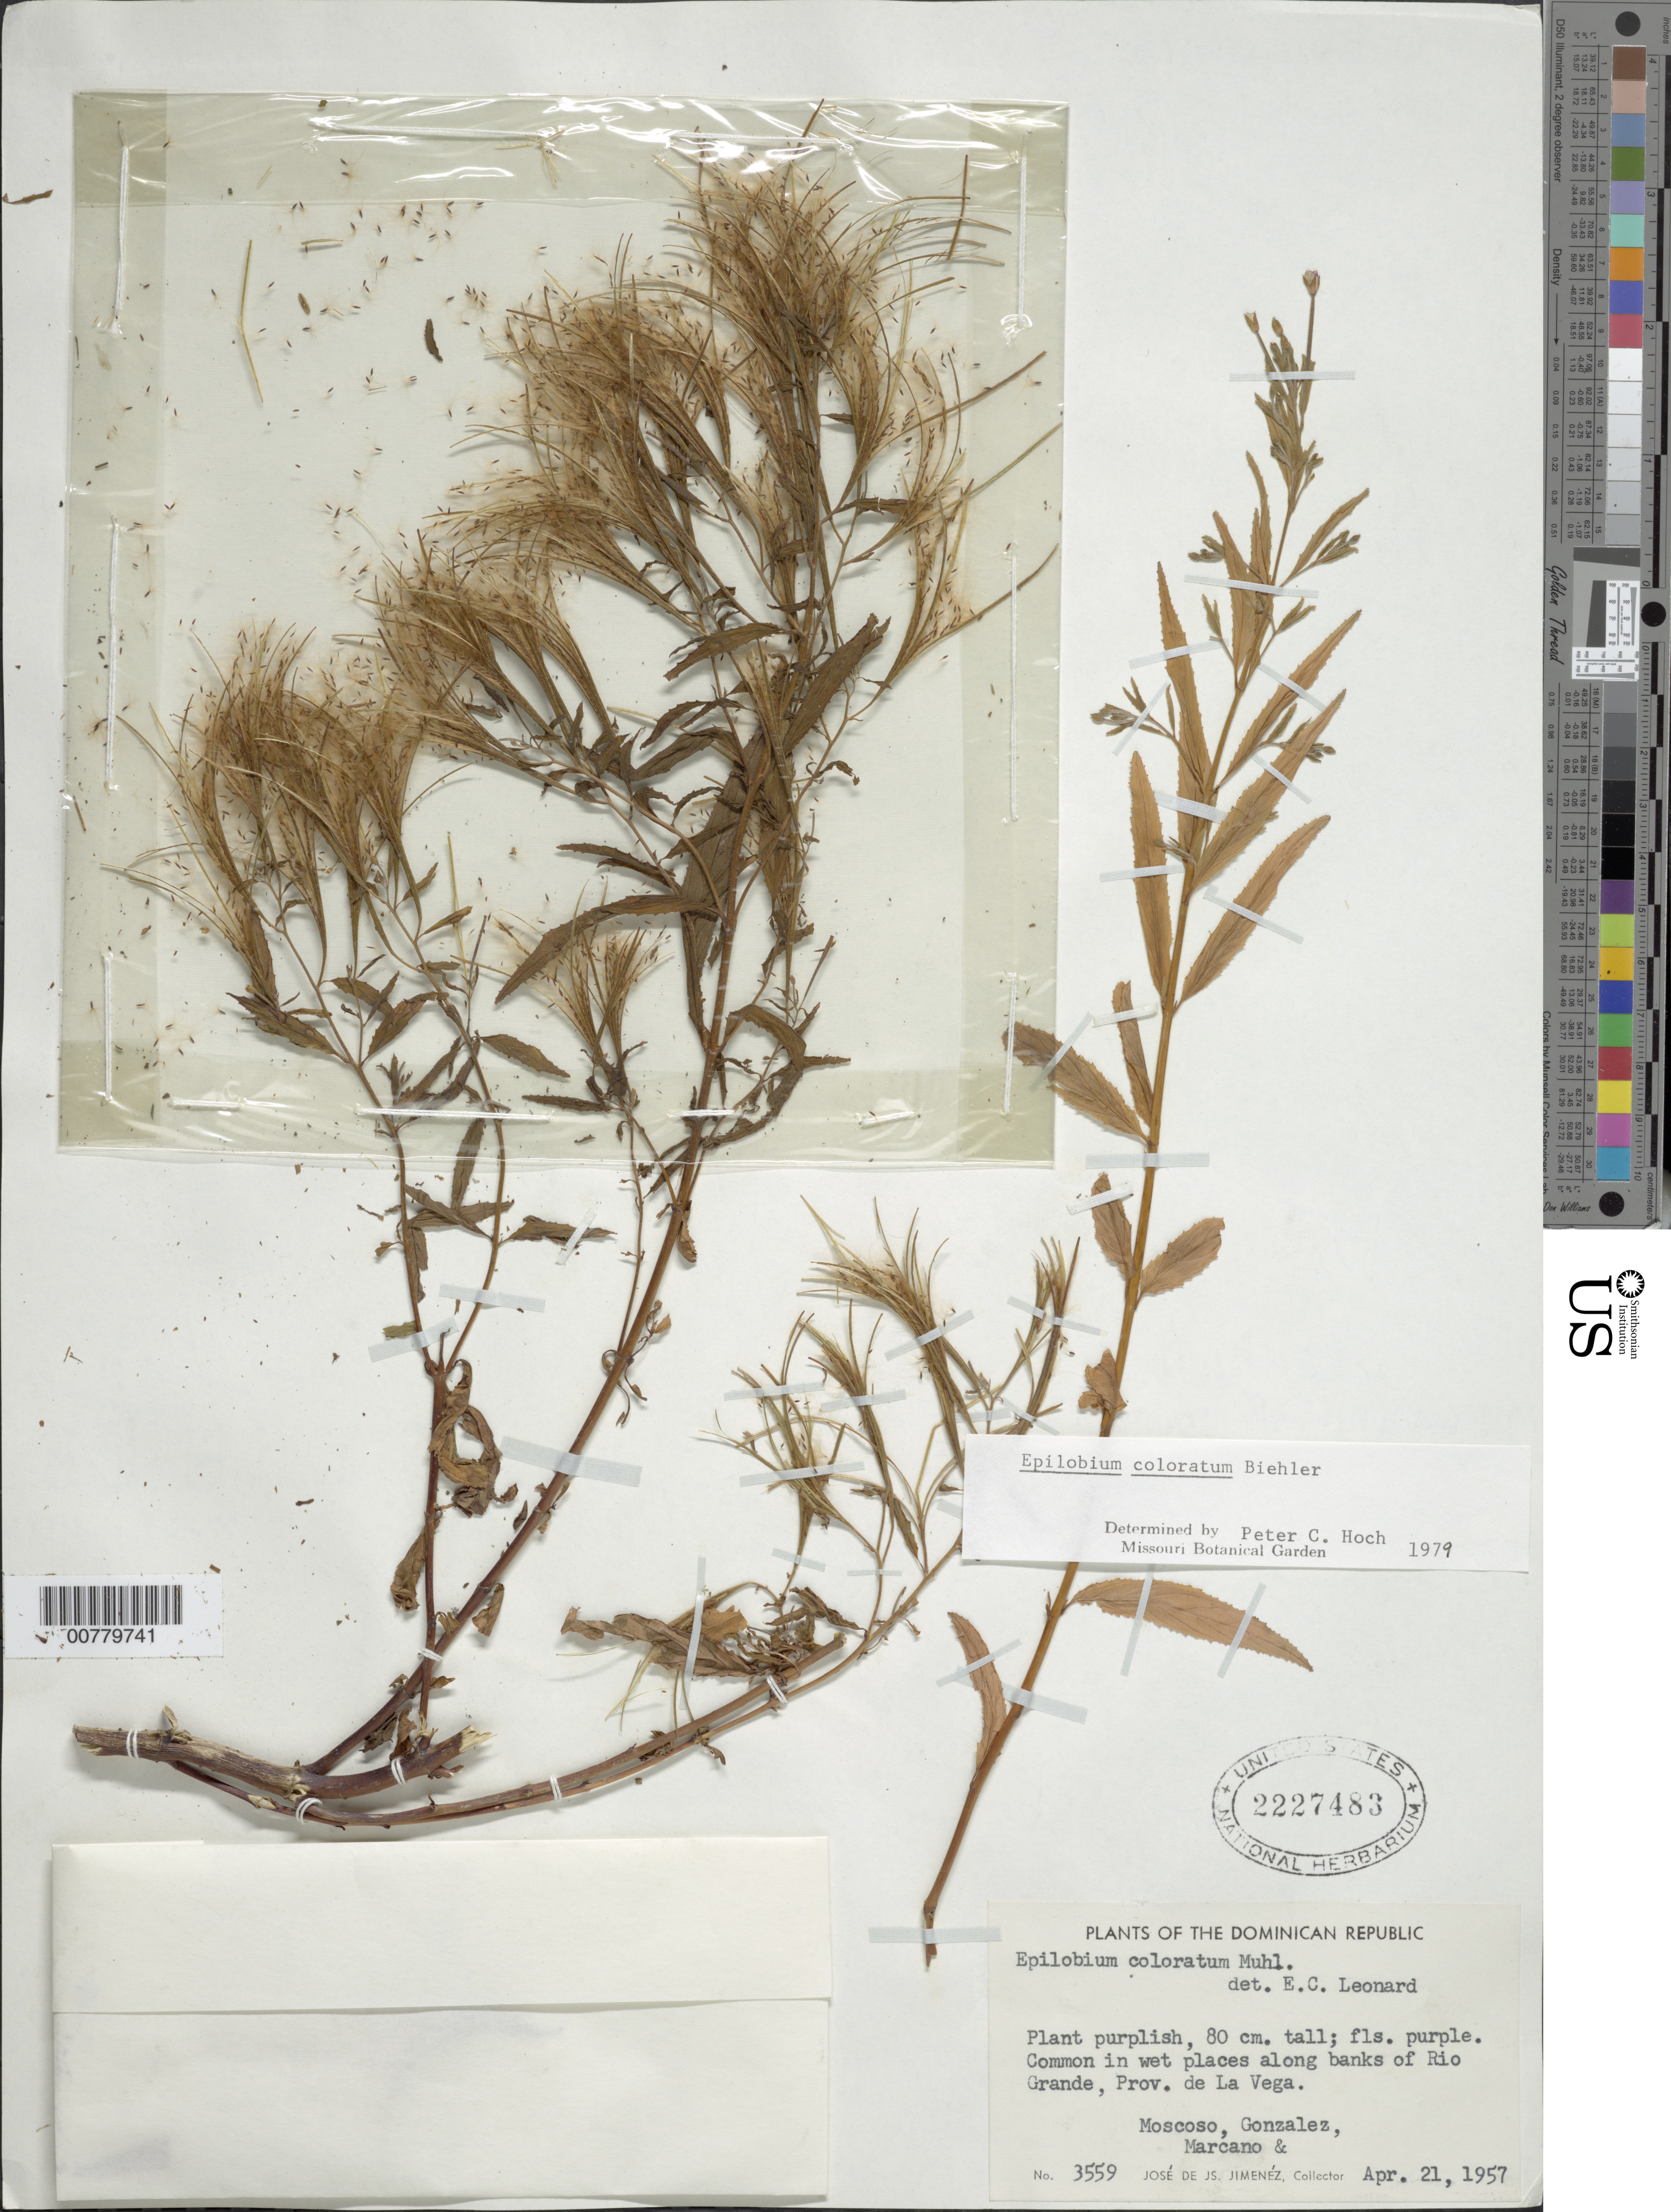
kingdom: Plantae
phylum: Tracheophyta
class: Magnoliopsida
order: Myrtales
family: Onagraceae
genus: Epilobium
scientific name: Epilobium coloratum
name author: Biehler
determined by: Hoch, P. C.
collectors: R. Moscoso, C. Gonzalez & E. J. Marcano F.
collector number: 3559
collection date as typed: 21 Apr 1957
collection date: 1957-04-21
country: Dominican Republic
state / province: La Vega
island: Hispaniola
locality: Along banks of Grande River.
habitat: Wet places.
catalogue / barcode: US 2227483